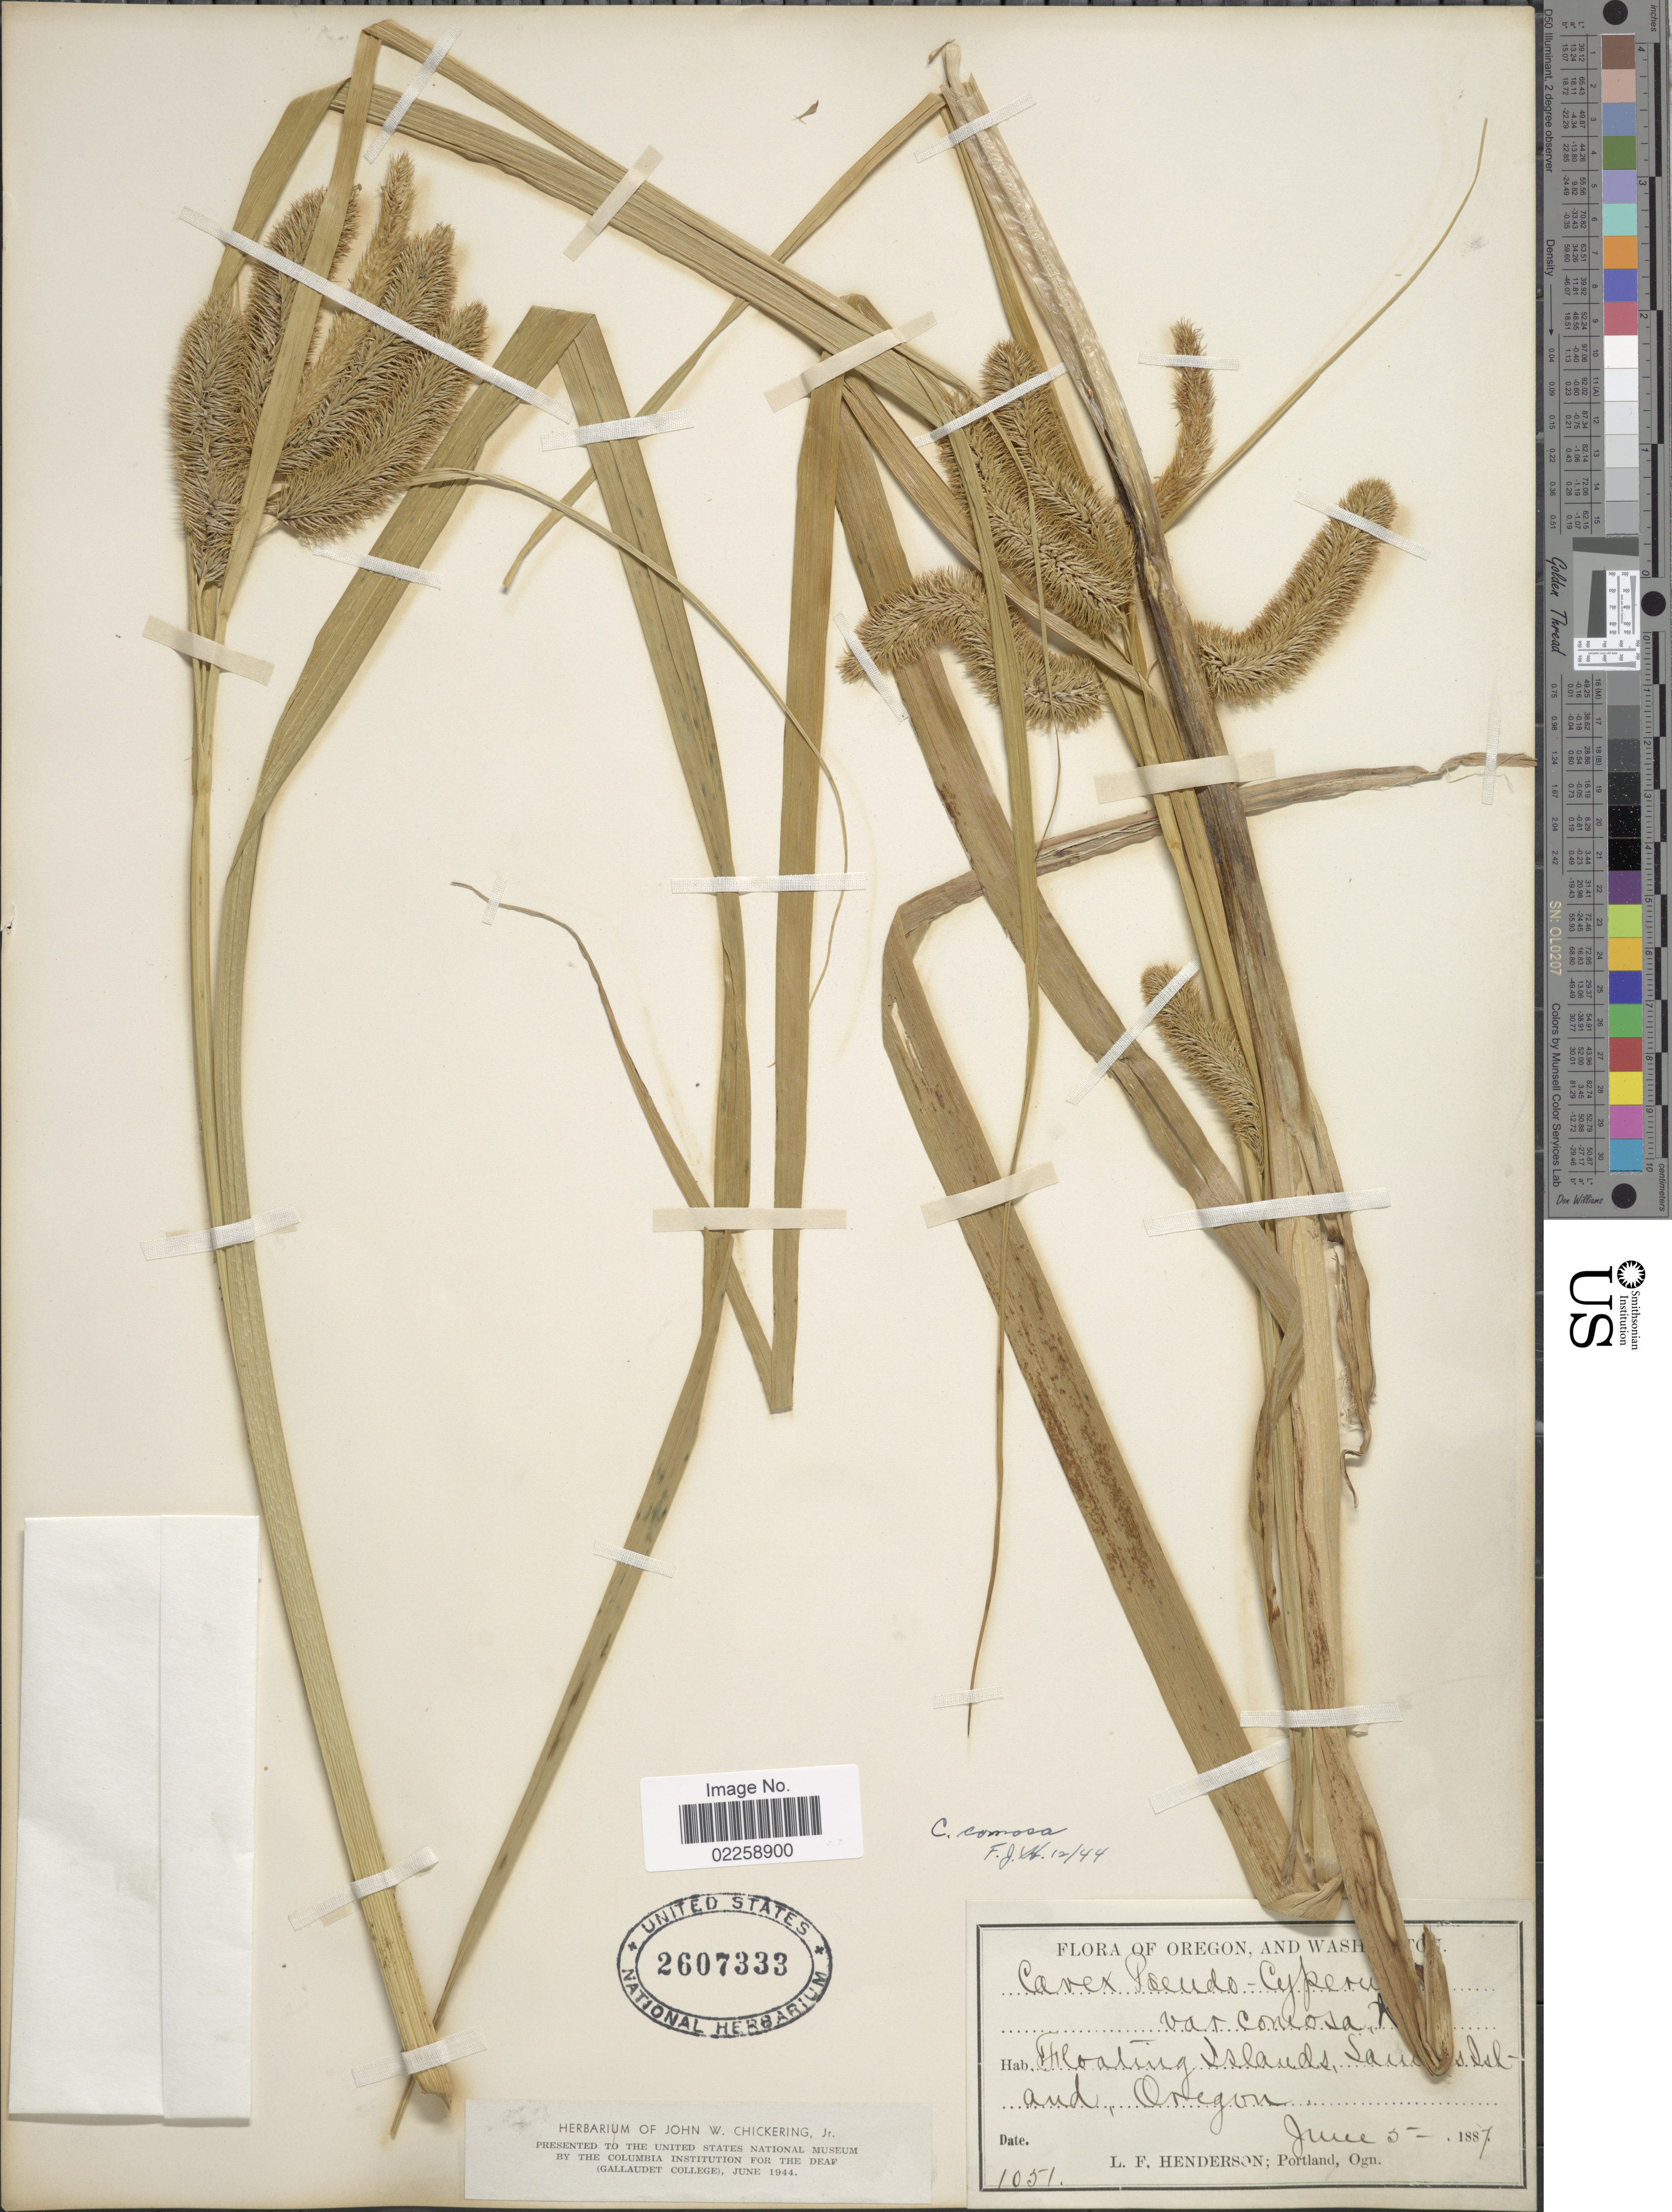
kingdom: Plantae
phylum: Tracheophyta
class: Liliopsida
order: Poales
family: Cyperaceae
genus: Carex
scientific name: Carex comosa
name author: Boott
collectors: L. Henderson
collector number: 1051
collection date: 1887-06-05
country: United States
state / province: Oregon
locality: Oregan and Washington, Floating Islands, Saw [illegible text] Island, Oregon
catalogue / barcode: US 2607333